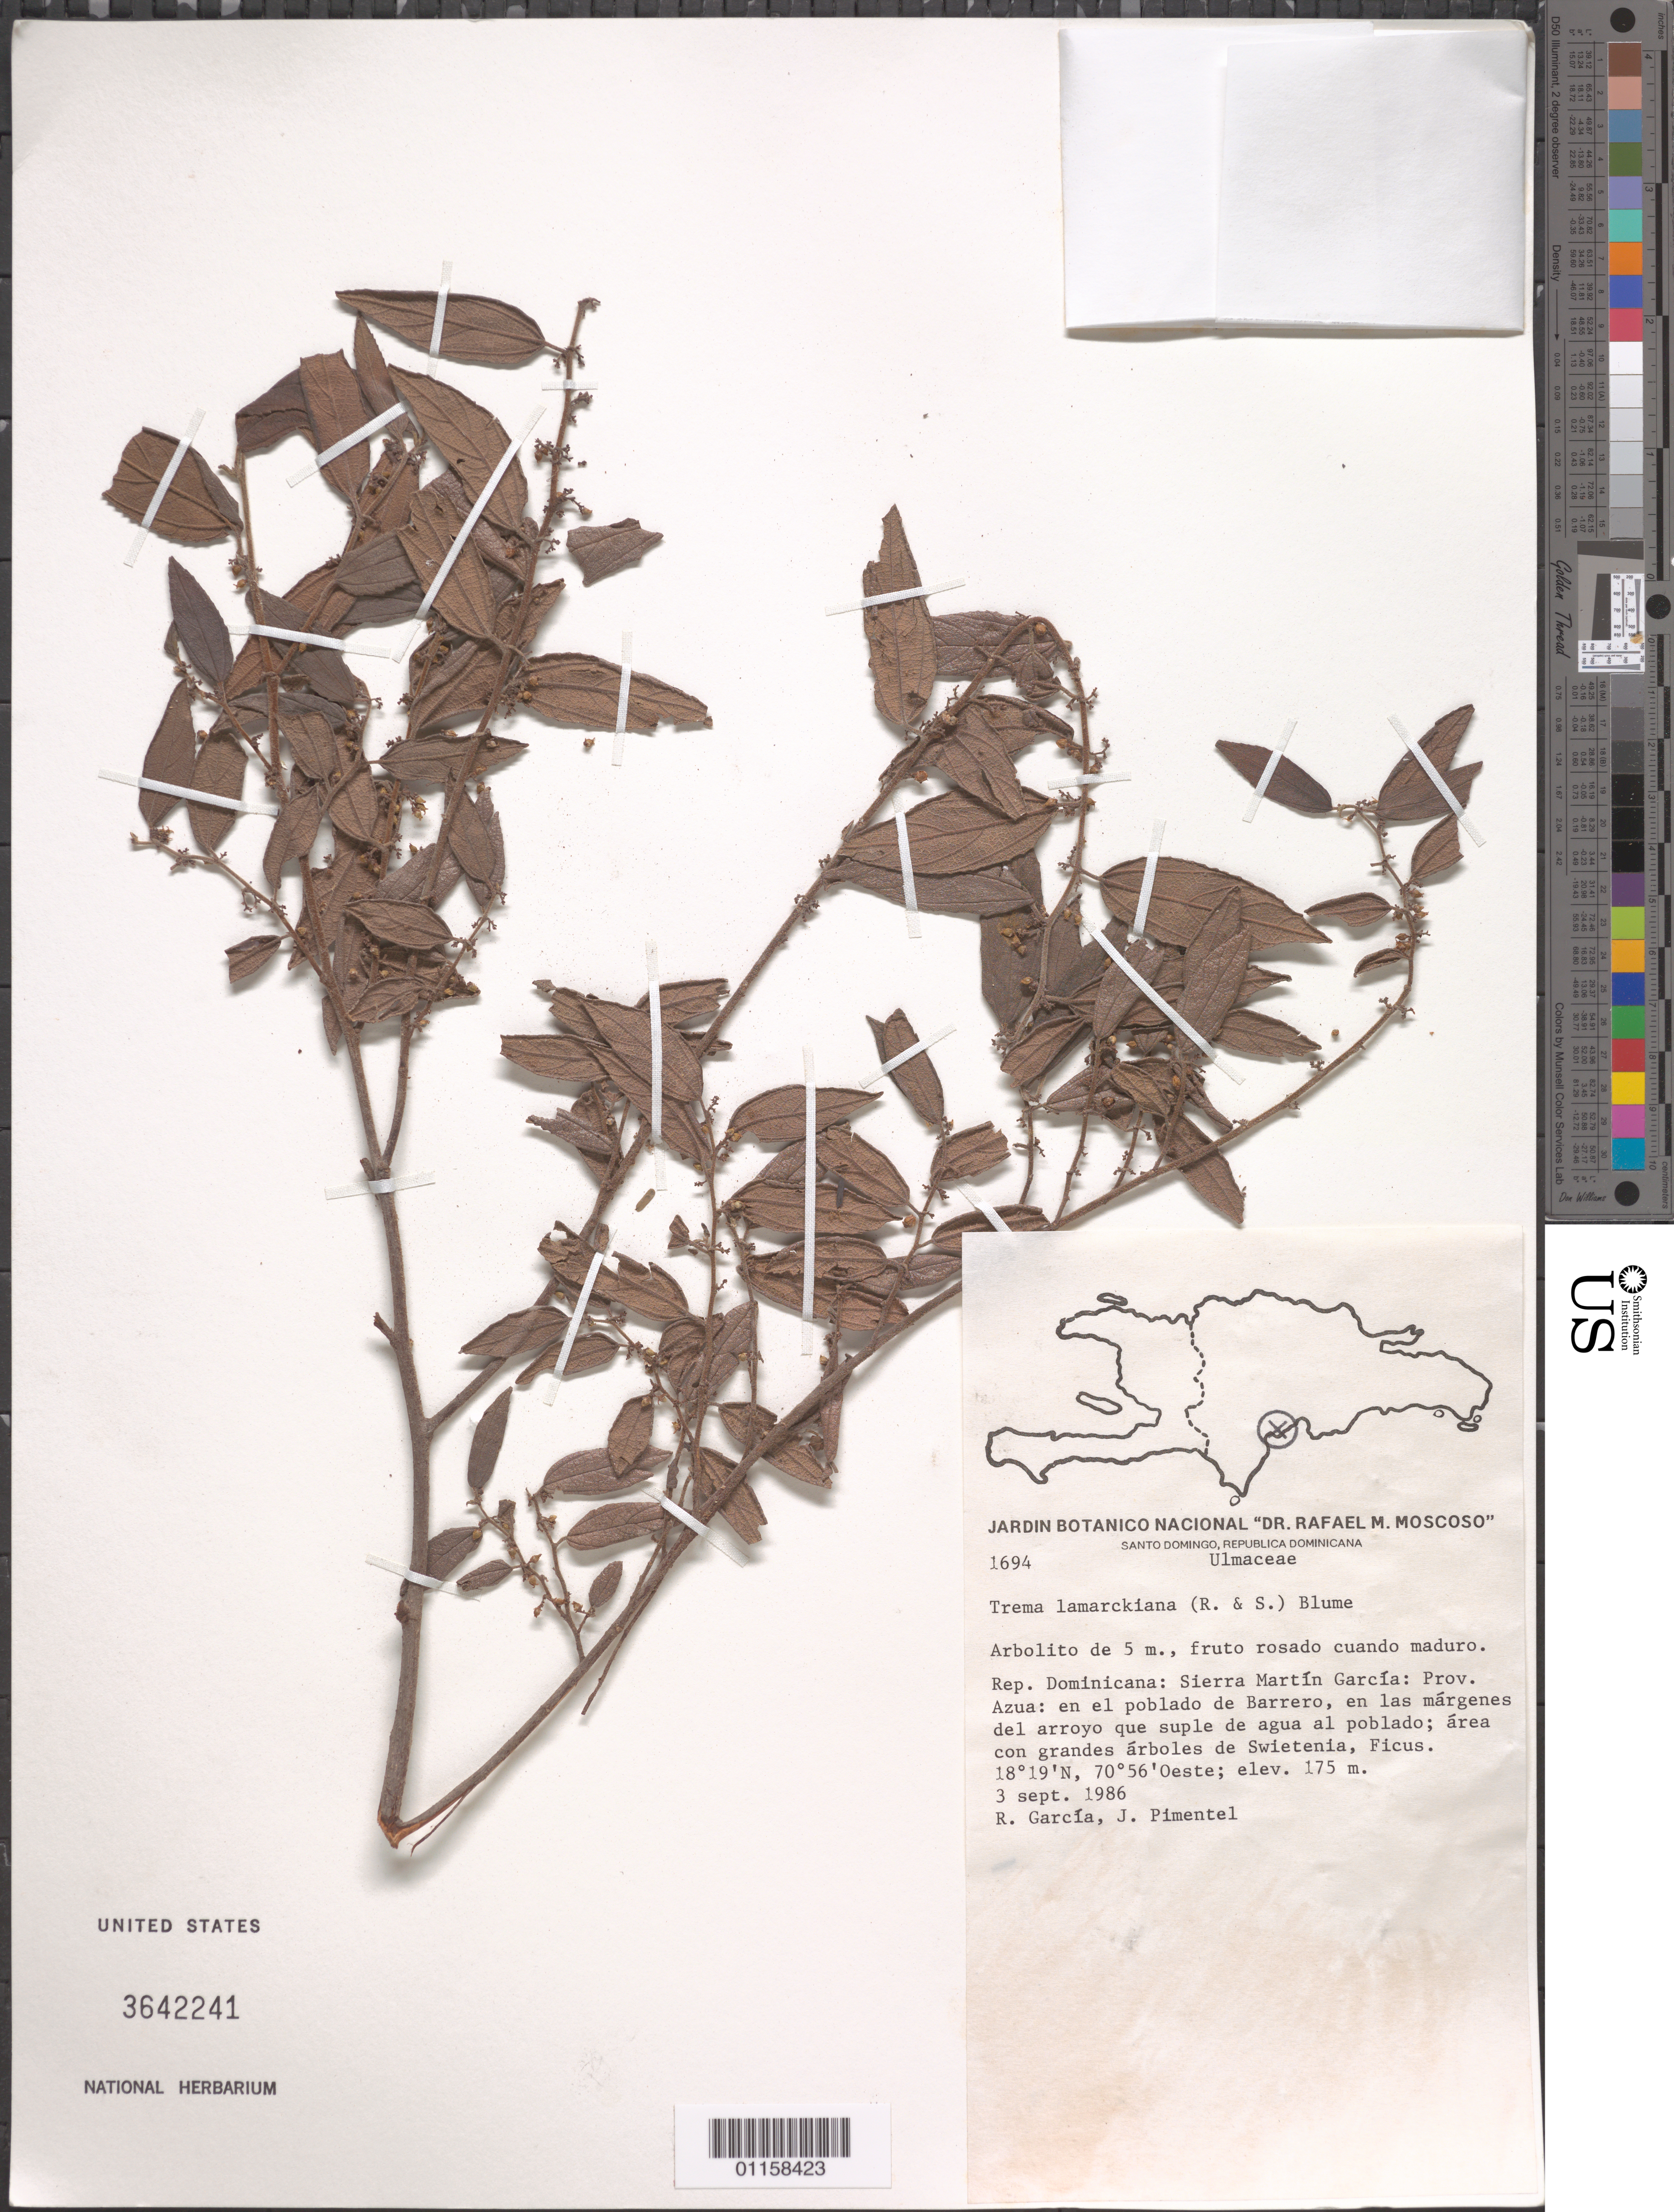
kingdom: Plantae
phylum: Tracheophyta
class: Magnoliopsida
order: Rosales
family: Cannabaceae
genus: Trema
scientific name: Trema lamarckianum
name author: (Schult.) Blume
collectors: R. García & J. Pimentel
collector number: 1694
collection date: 1986-09-03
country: Dominican Republic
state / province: Azua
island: Hispaniola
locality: Sierra Martín García, en el poblado de Barrero.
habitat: En las márgenes del arroyo que suple de agua al poblado; área con grandes árboles de Swietenia, Ficus.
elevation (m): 175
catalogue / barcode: US 3642241